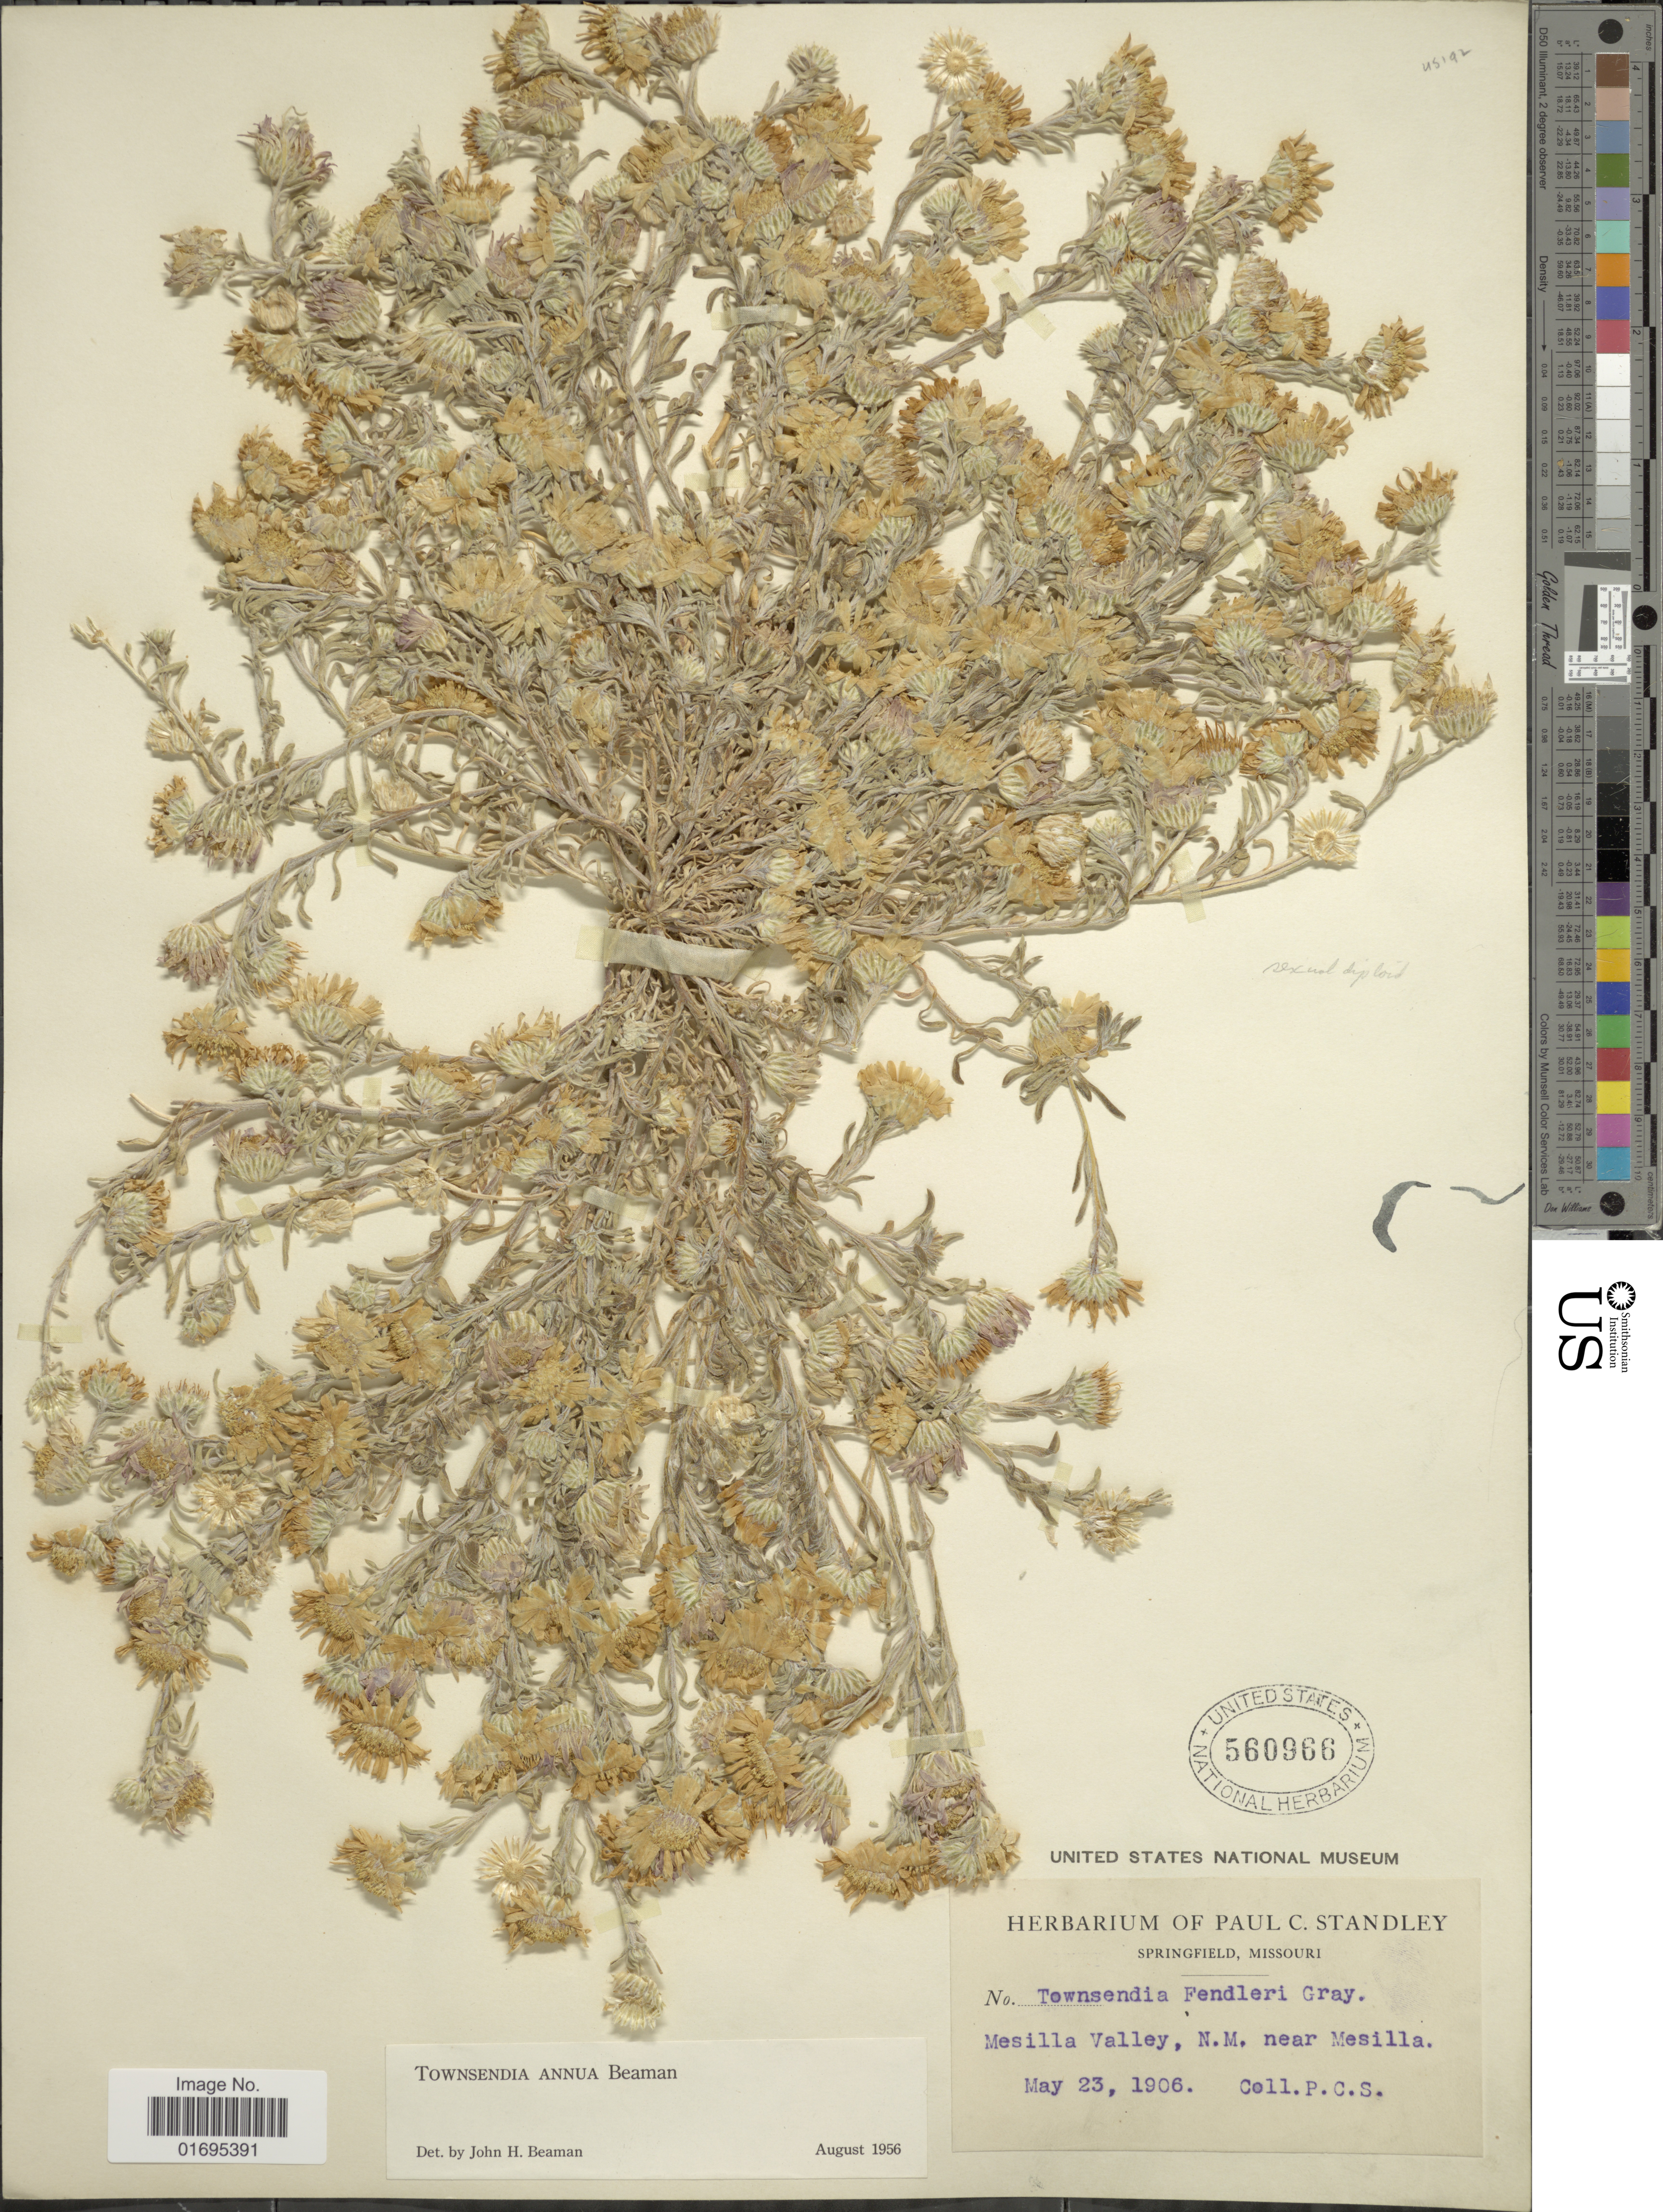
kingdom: Plantae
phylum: Tracheophyta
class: Magnoliopsida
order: Asterales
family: Asteraceae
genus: Townsendia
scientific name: Townsendia annua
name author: Beaman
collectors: P. C. Standley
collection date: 1906-05-23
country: United States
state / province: Missouri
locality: Springfield, Mesilla Valley. N.M. near Mesilla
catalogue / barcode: US 560966